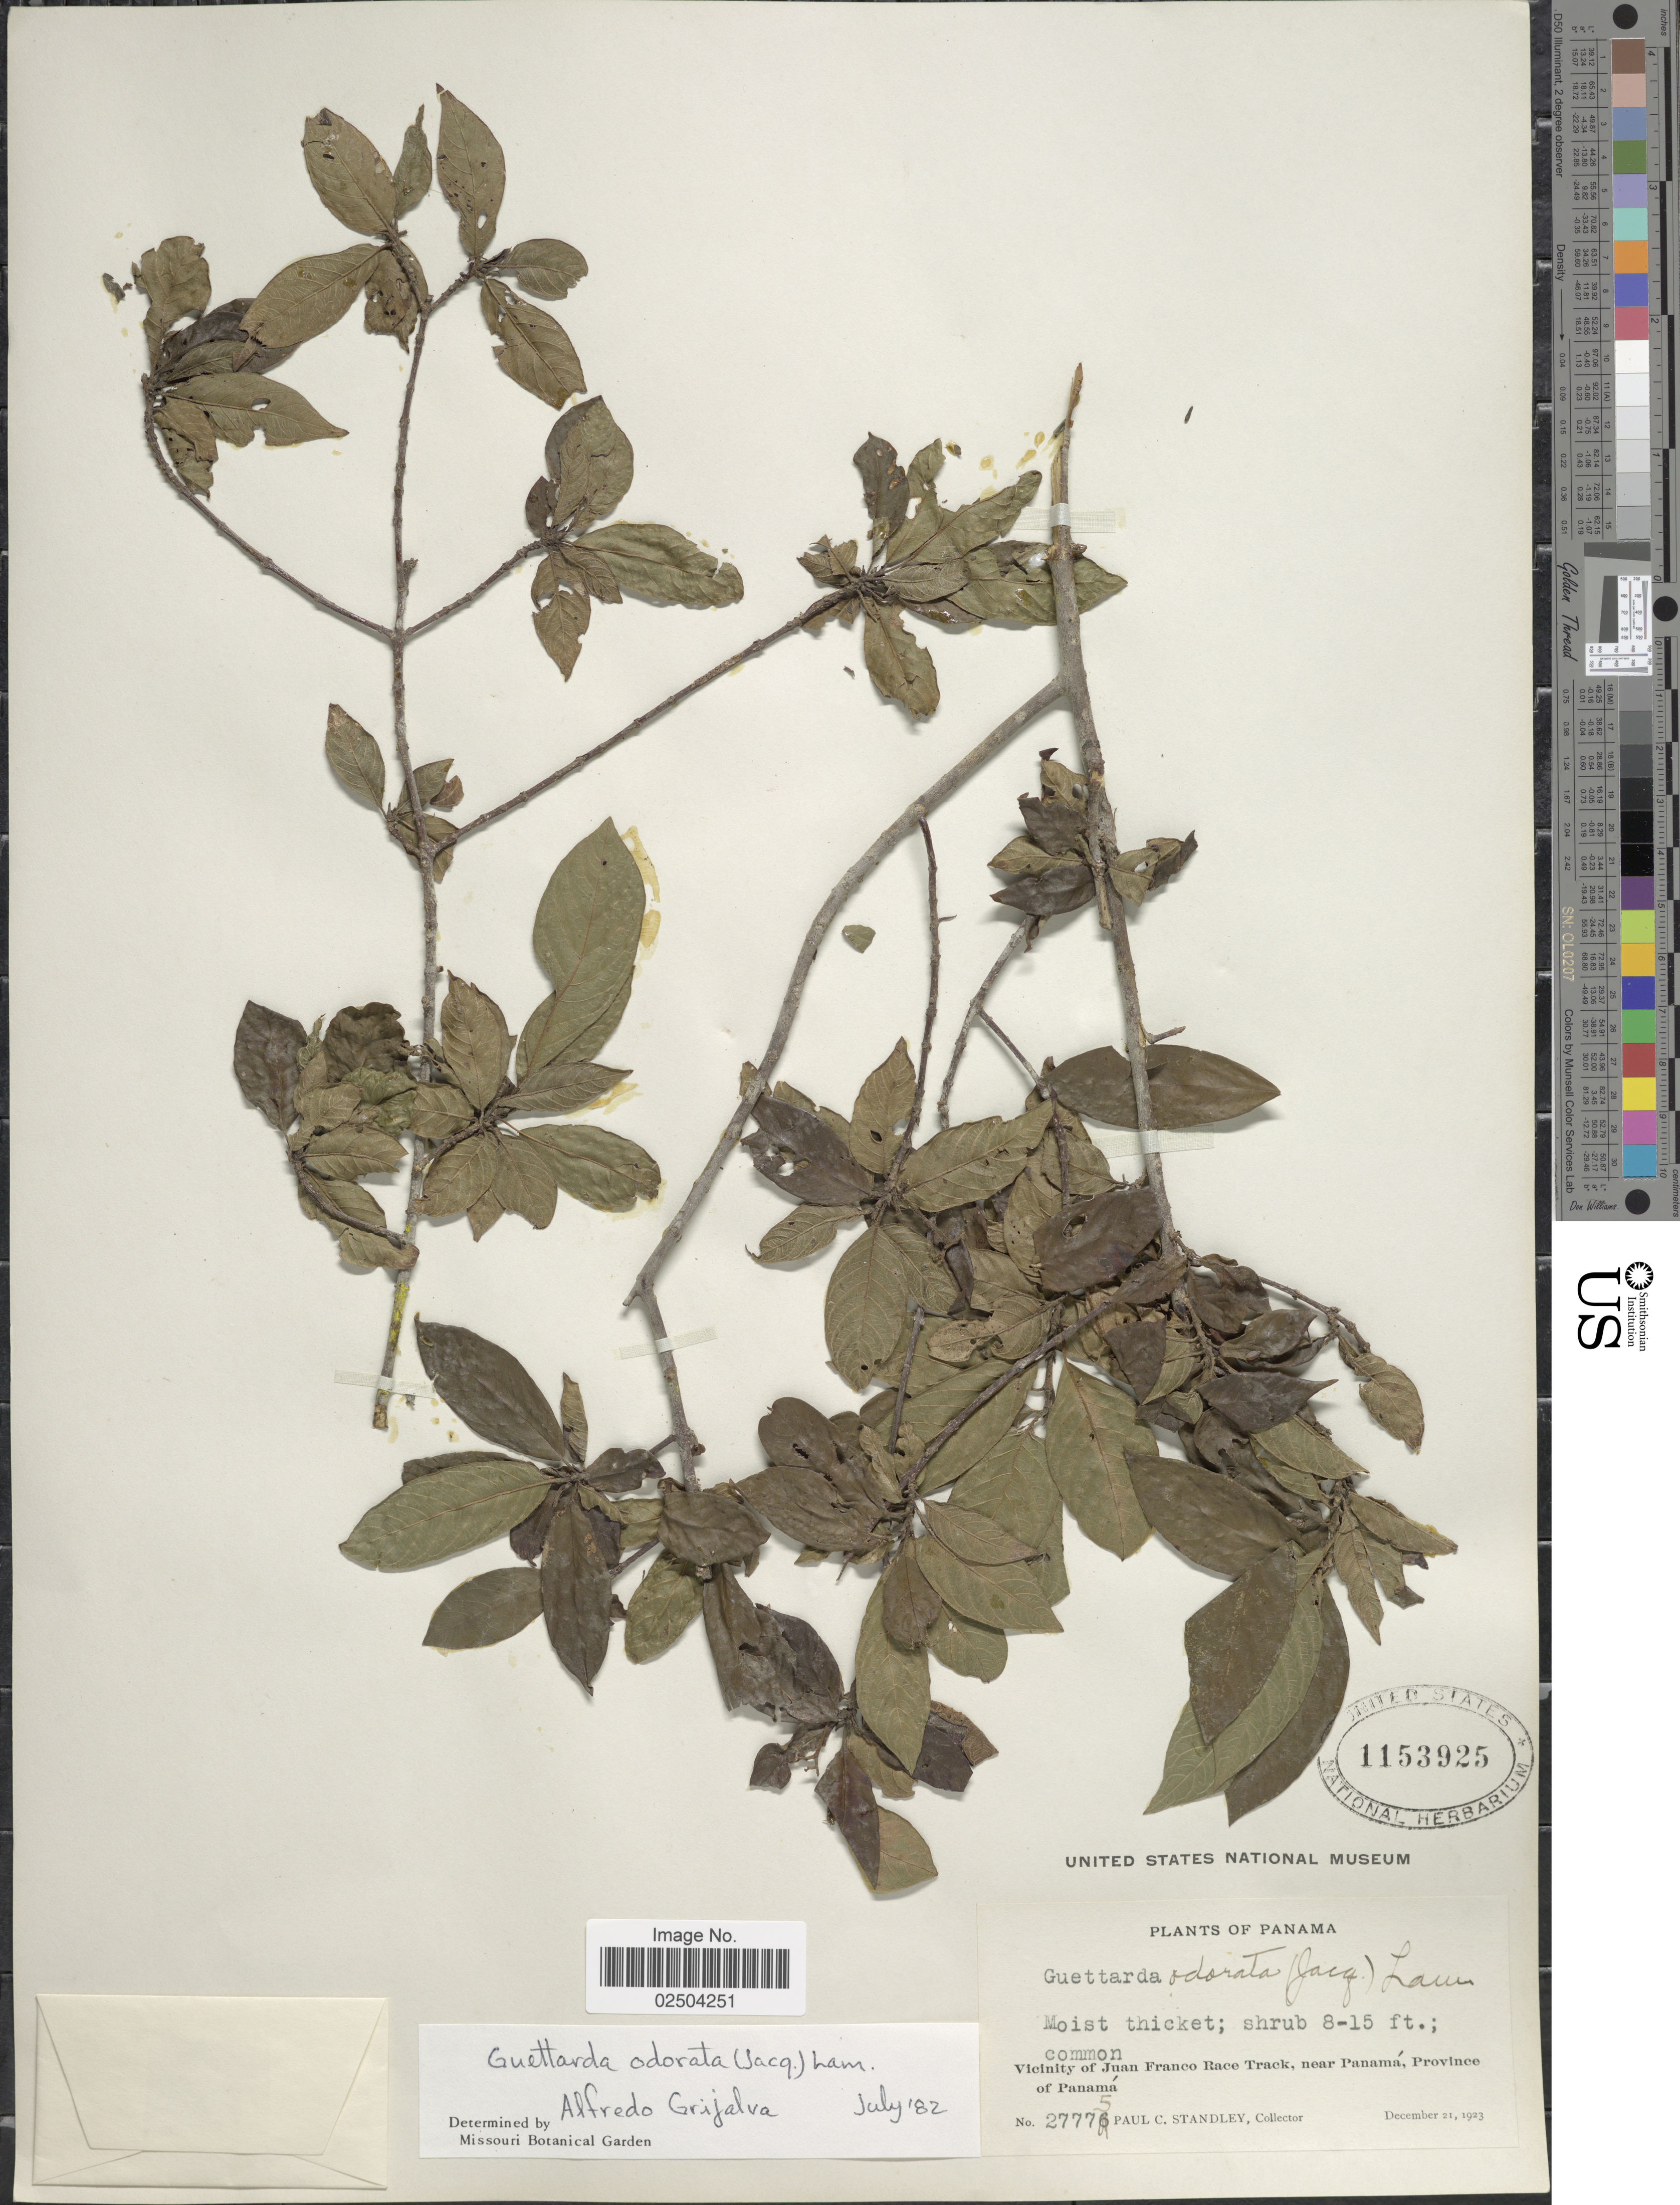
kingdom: Plantae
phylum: Tracheophyta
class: Magnoliopsida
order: Gentianales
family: Rubiaceae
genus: Guettarda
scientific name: Guettarda odorata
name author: (Jacq.) Lam.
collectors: P. C. Standley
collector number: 27775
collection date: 1923-12-21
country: Panama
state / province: Panamá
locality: Vicinity of Juan Franco Race Track, near Panama, Province of Panama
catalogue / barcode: US 1153925